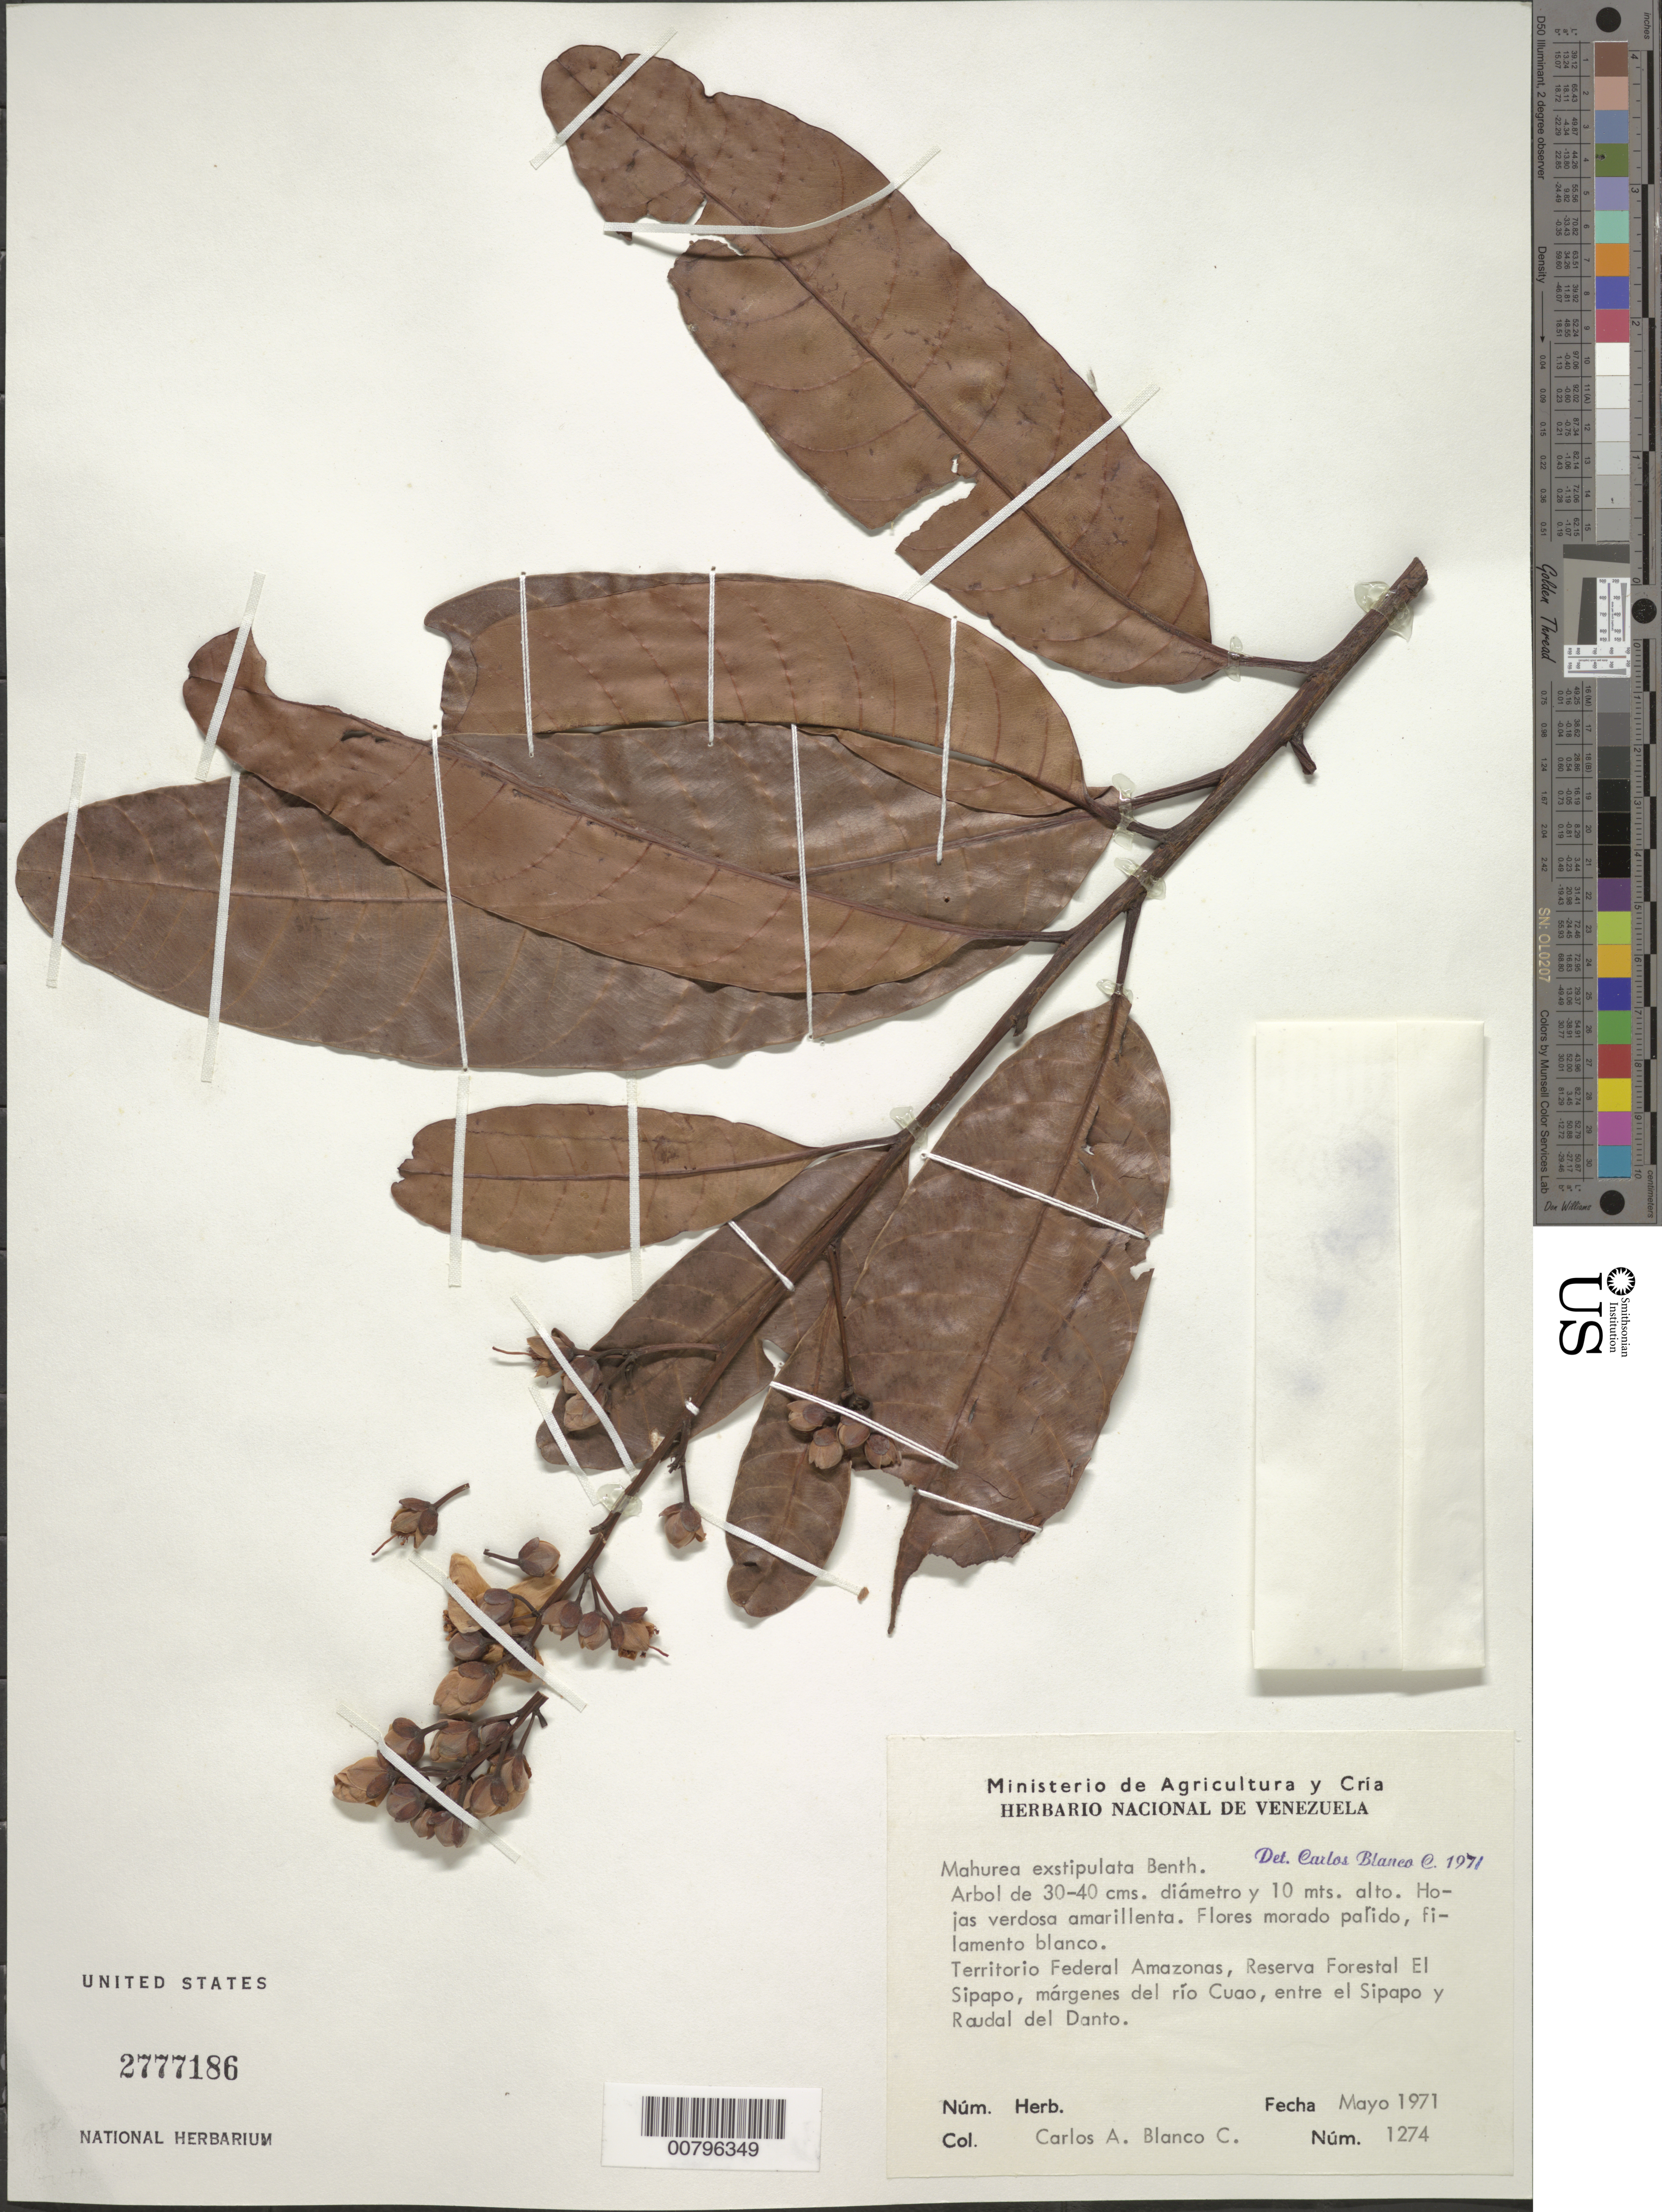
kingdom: Plantae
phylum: Tracheophyta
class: Magnoliopsida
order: Malpighiales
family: Calophyllaceae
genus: Mahurea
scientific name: Mahurea exstipulata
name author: Benth.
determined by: Blanco, C. A.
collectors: C. A. Blanco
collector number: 1274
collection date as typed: May-71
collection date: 1971-05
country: Venezuela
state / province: Amazonas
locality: Reserva Forestal El Sipapo, Río Cuao, between Río Sipapo & Raudal del Danto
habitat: Along river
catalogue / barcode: US 2777186